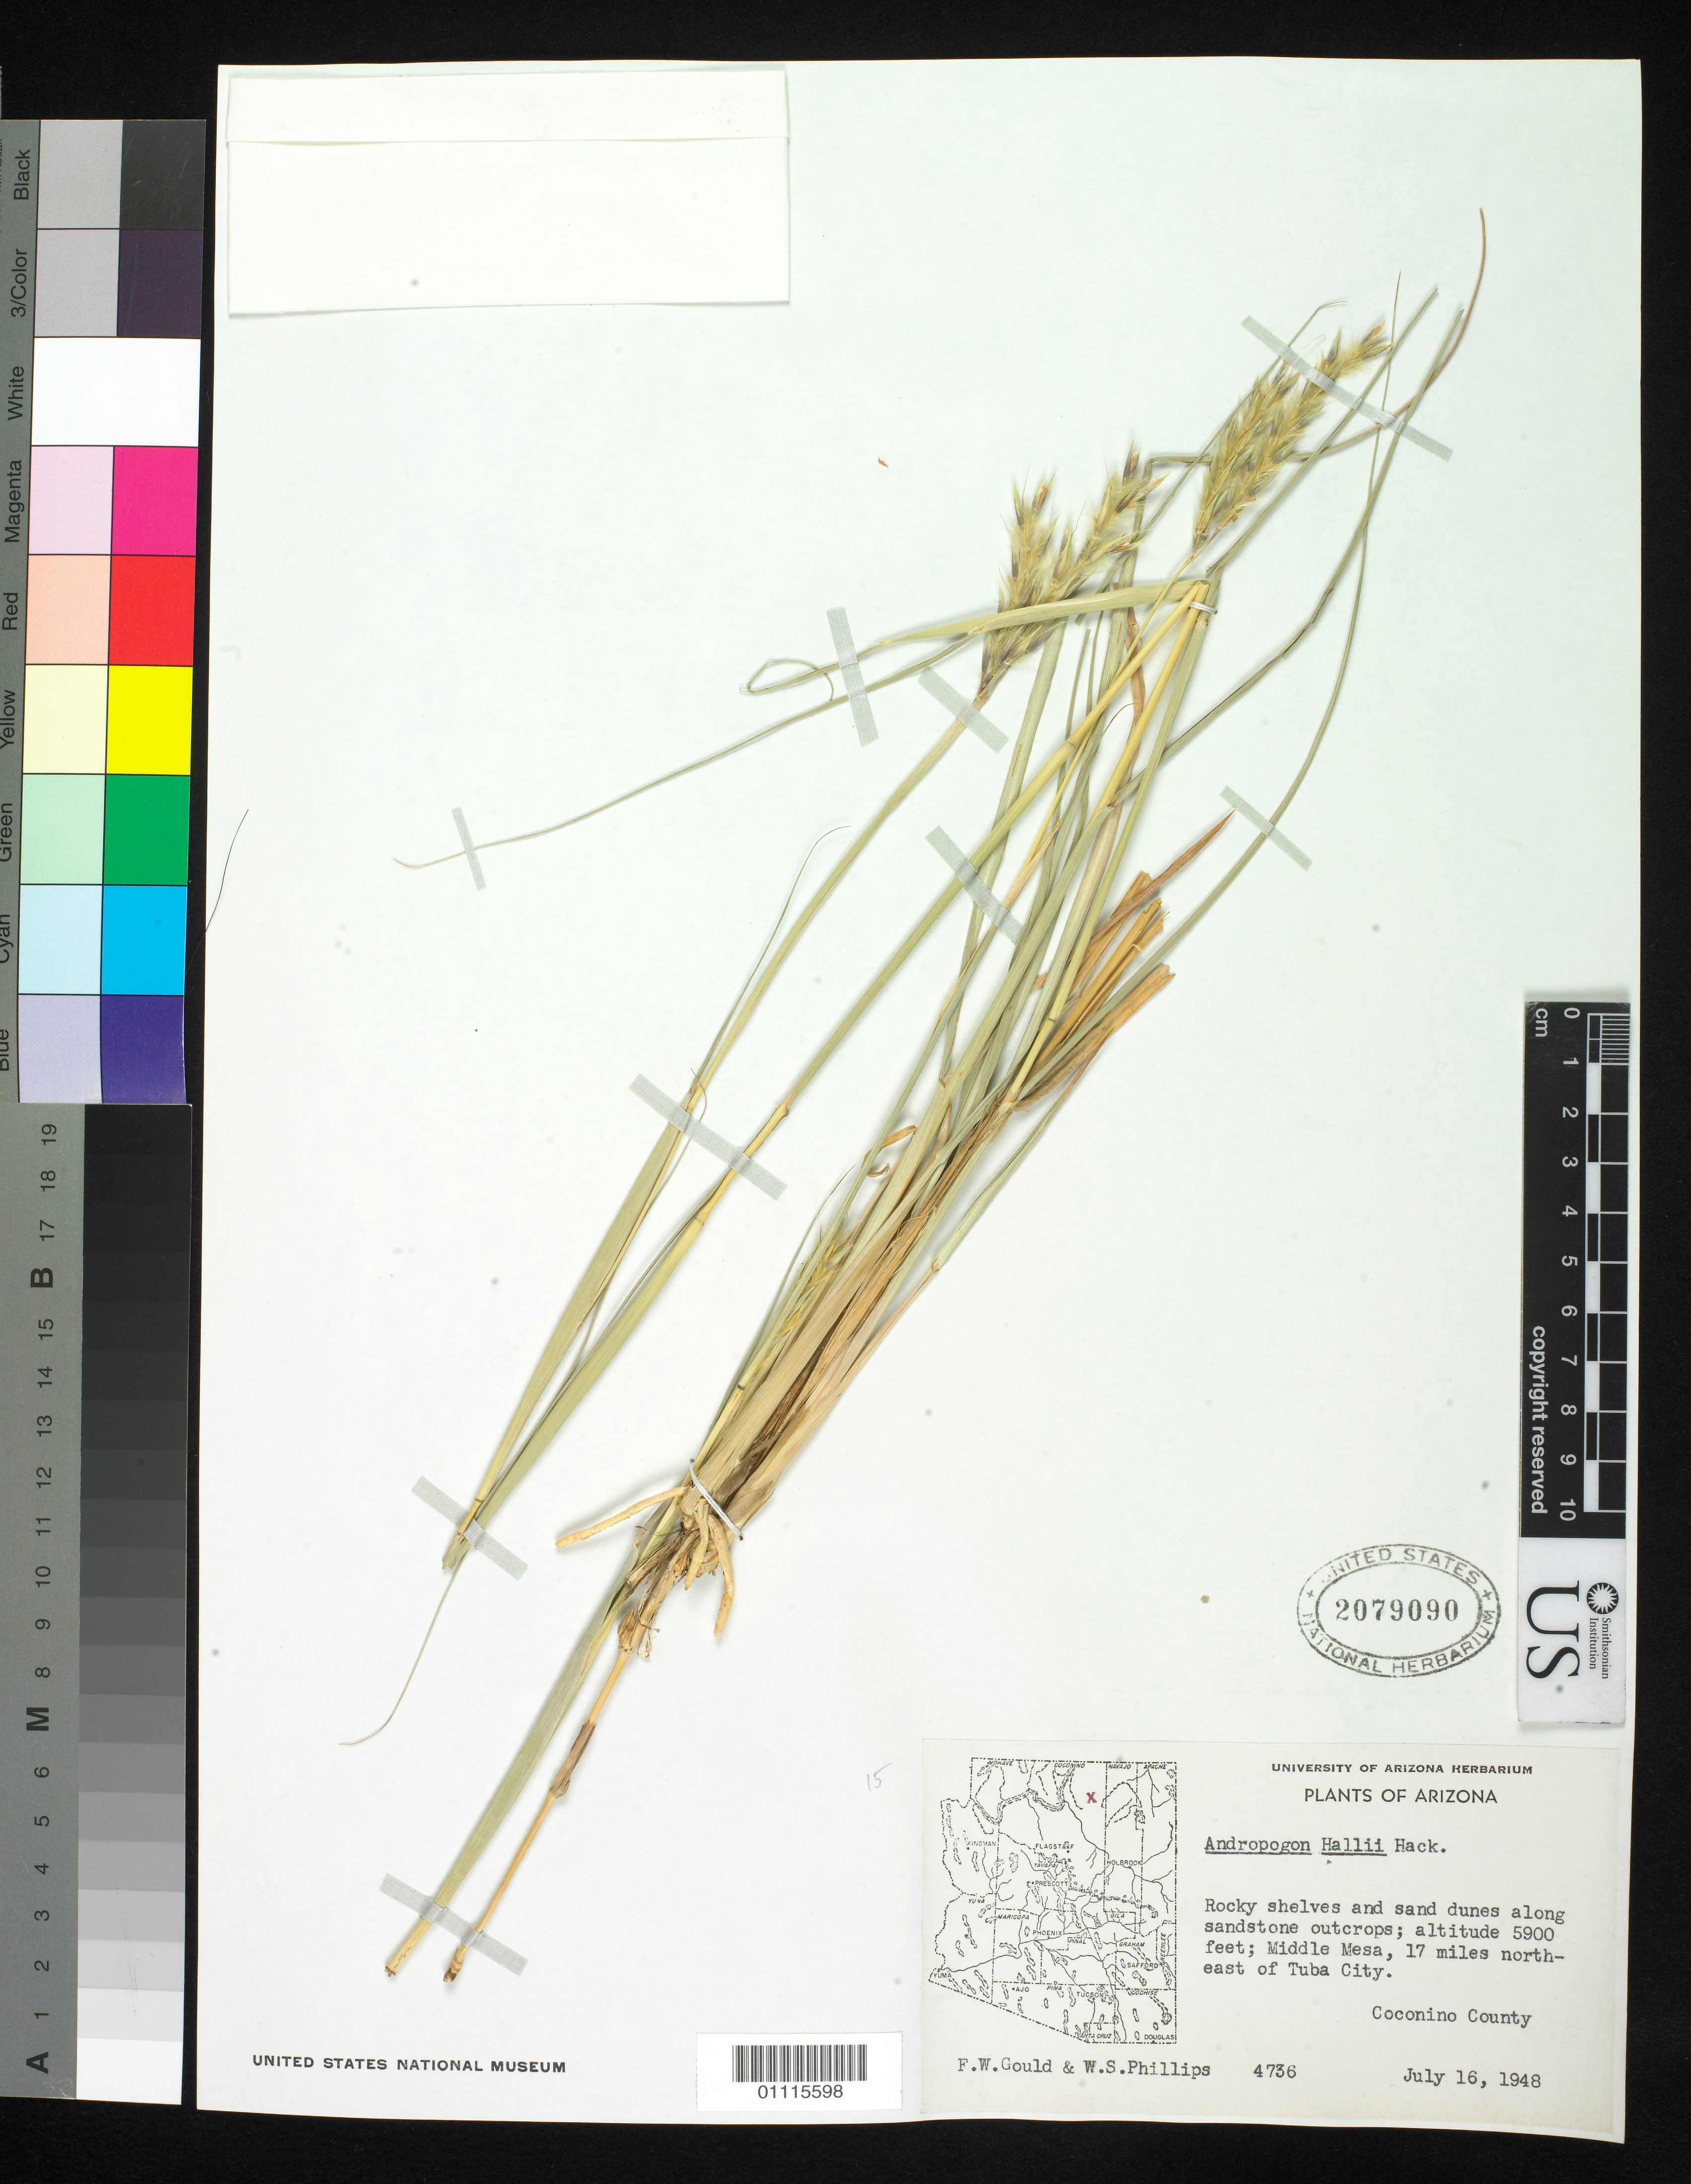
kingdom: Plantae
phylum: Tracheophyta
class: Liliopsida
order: Poales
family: Poaceae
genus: Andropogon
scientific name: Andropogon hallii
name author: Hack.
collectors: F. W. Gould & W. S. Phillips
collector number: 4736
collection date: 1948-07-16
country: United States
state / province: Arizona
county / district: Coconino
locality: Middle Mesa, 17 mi. NE of Tuba City.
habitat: Rocky shelves and sand dunes along sandstone outcrops.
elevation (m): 1798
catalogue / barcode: US 2079090